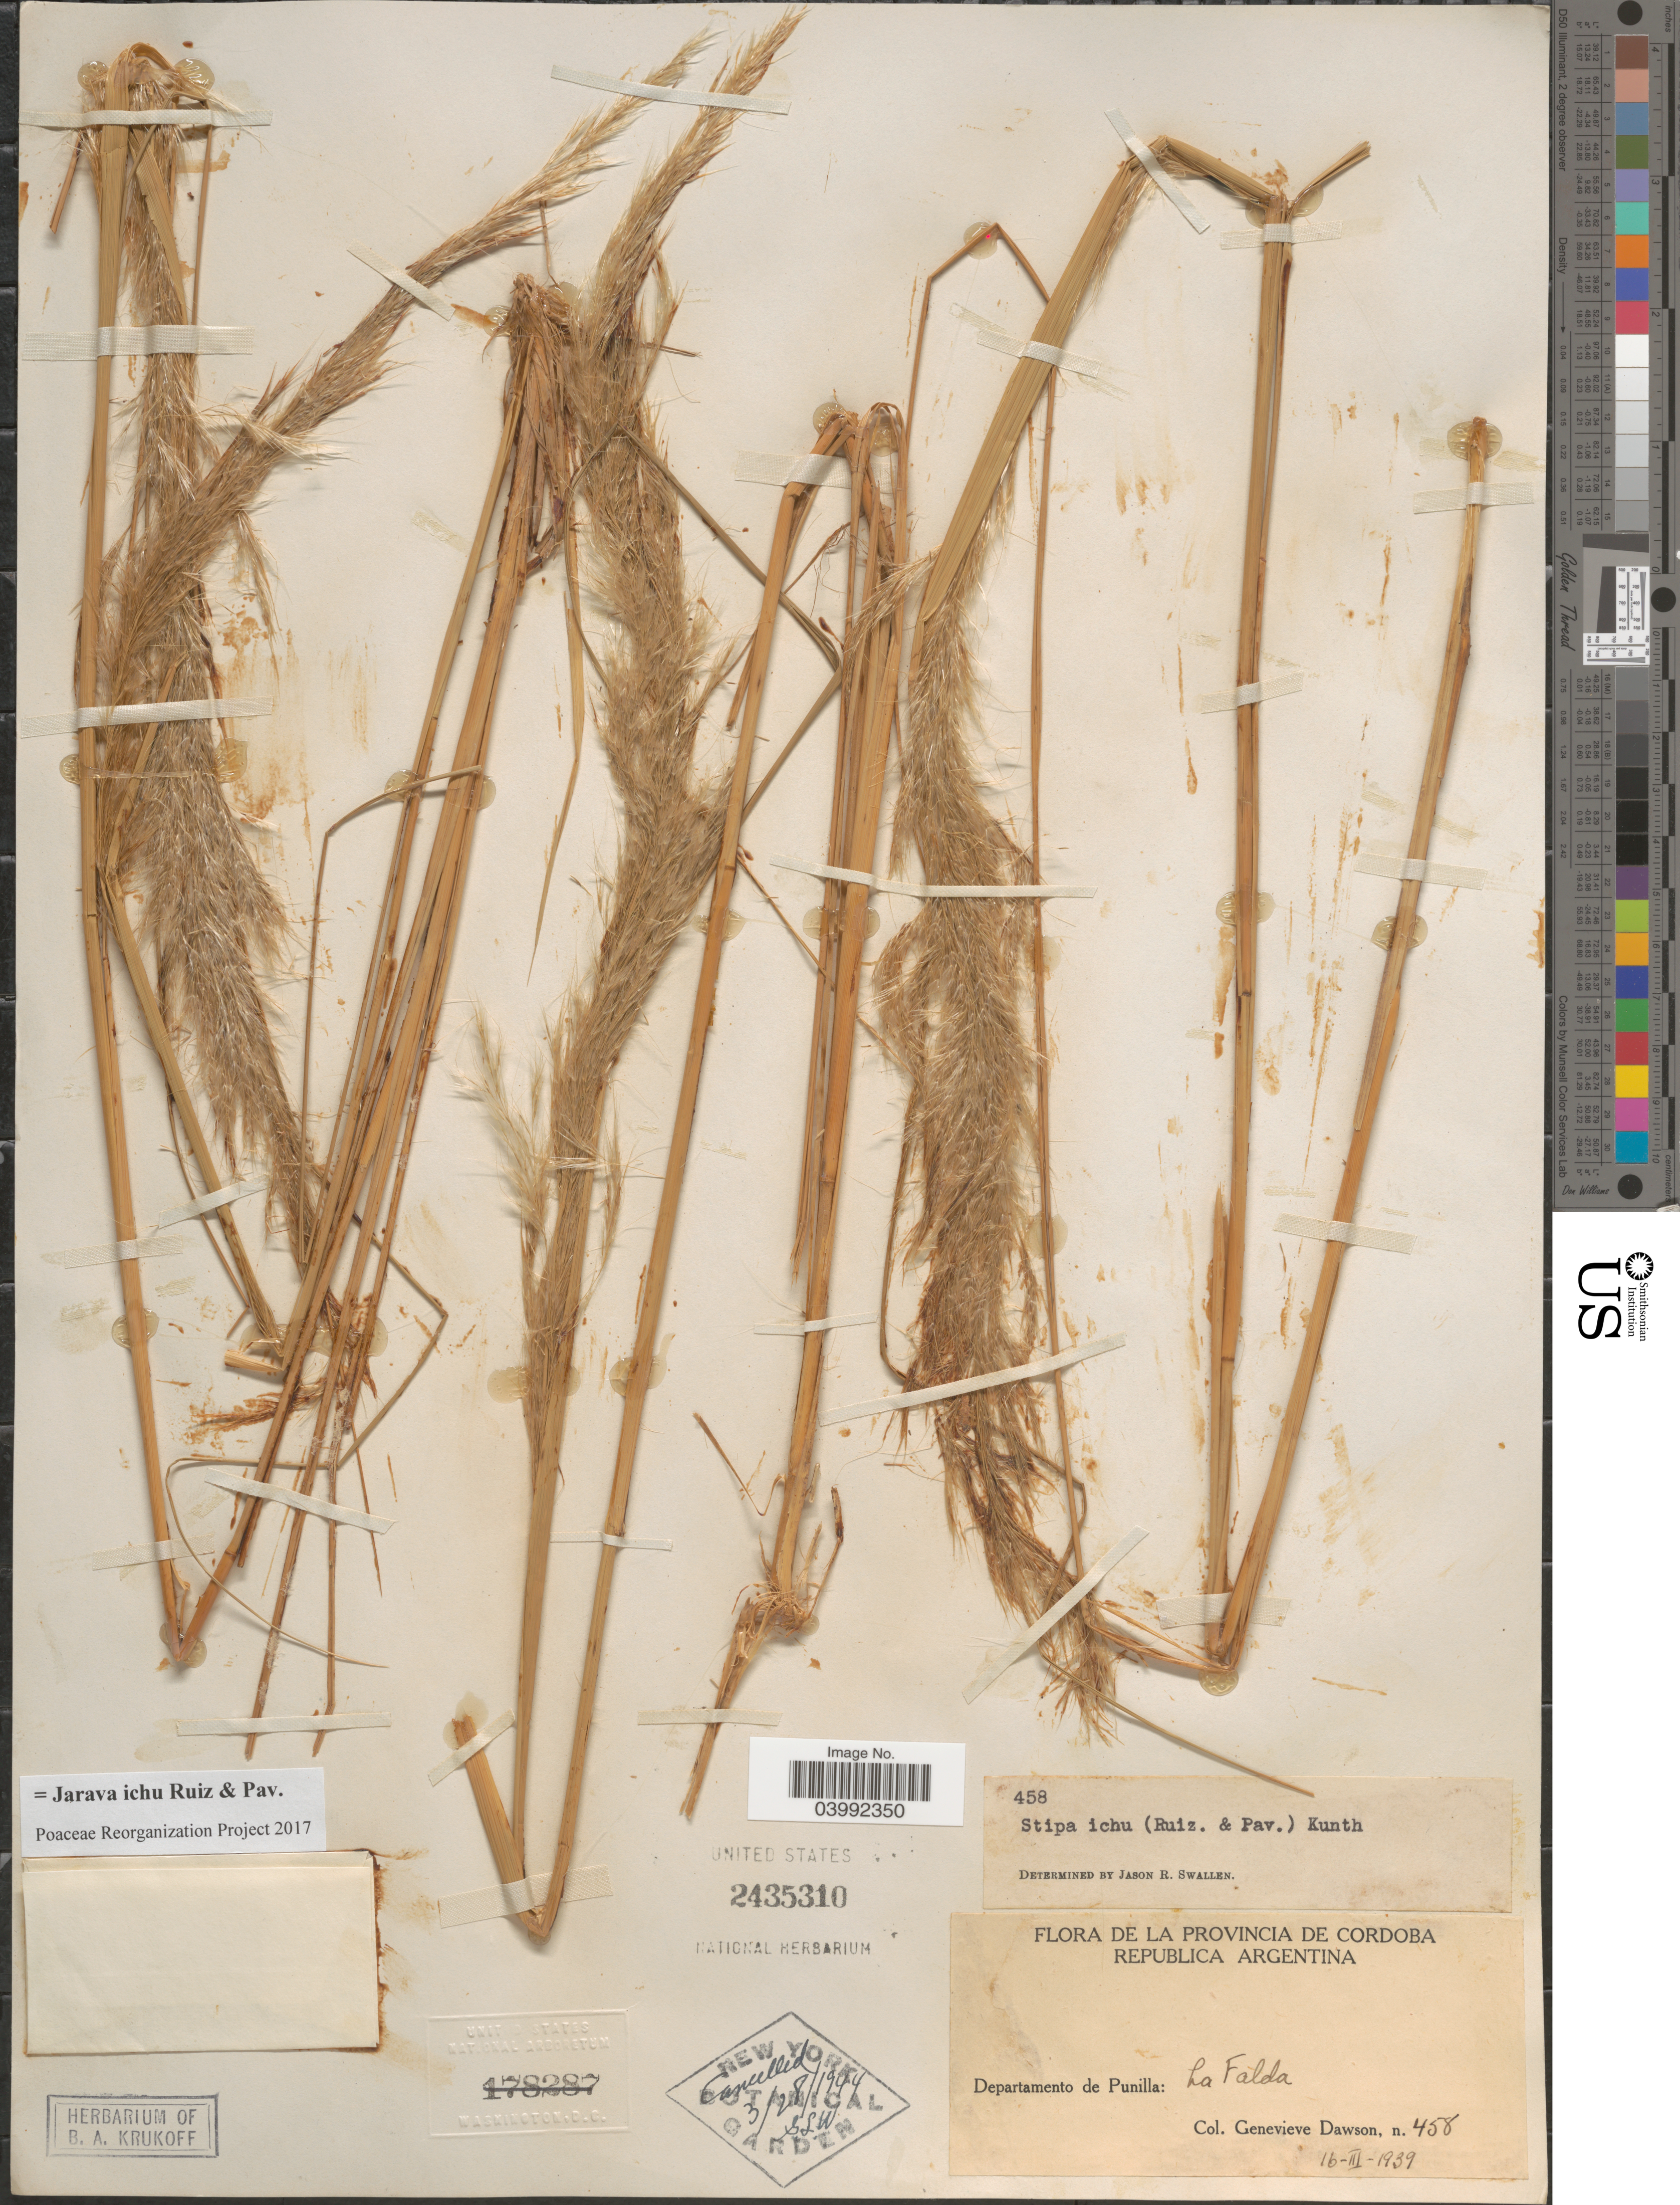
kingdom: Plantae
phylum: Tracheophyta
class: Liliopsida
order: Poales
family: Poaceae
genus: Jarava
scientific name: Jarava ichu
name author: Ruiz & Pav.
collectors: G. Dawson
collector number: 458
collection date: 1939-03-16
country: Argentina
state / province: Cordoba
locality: Departamento de Punilla: La Falda.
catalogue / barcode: US 2435310